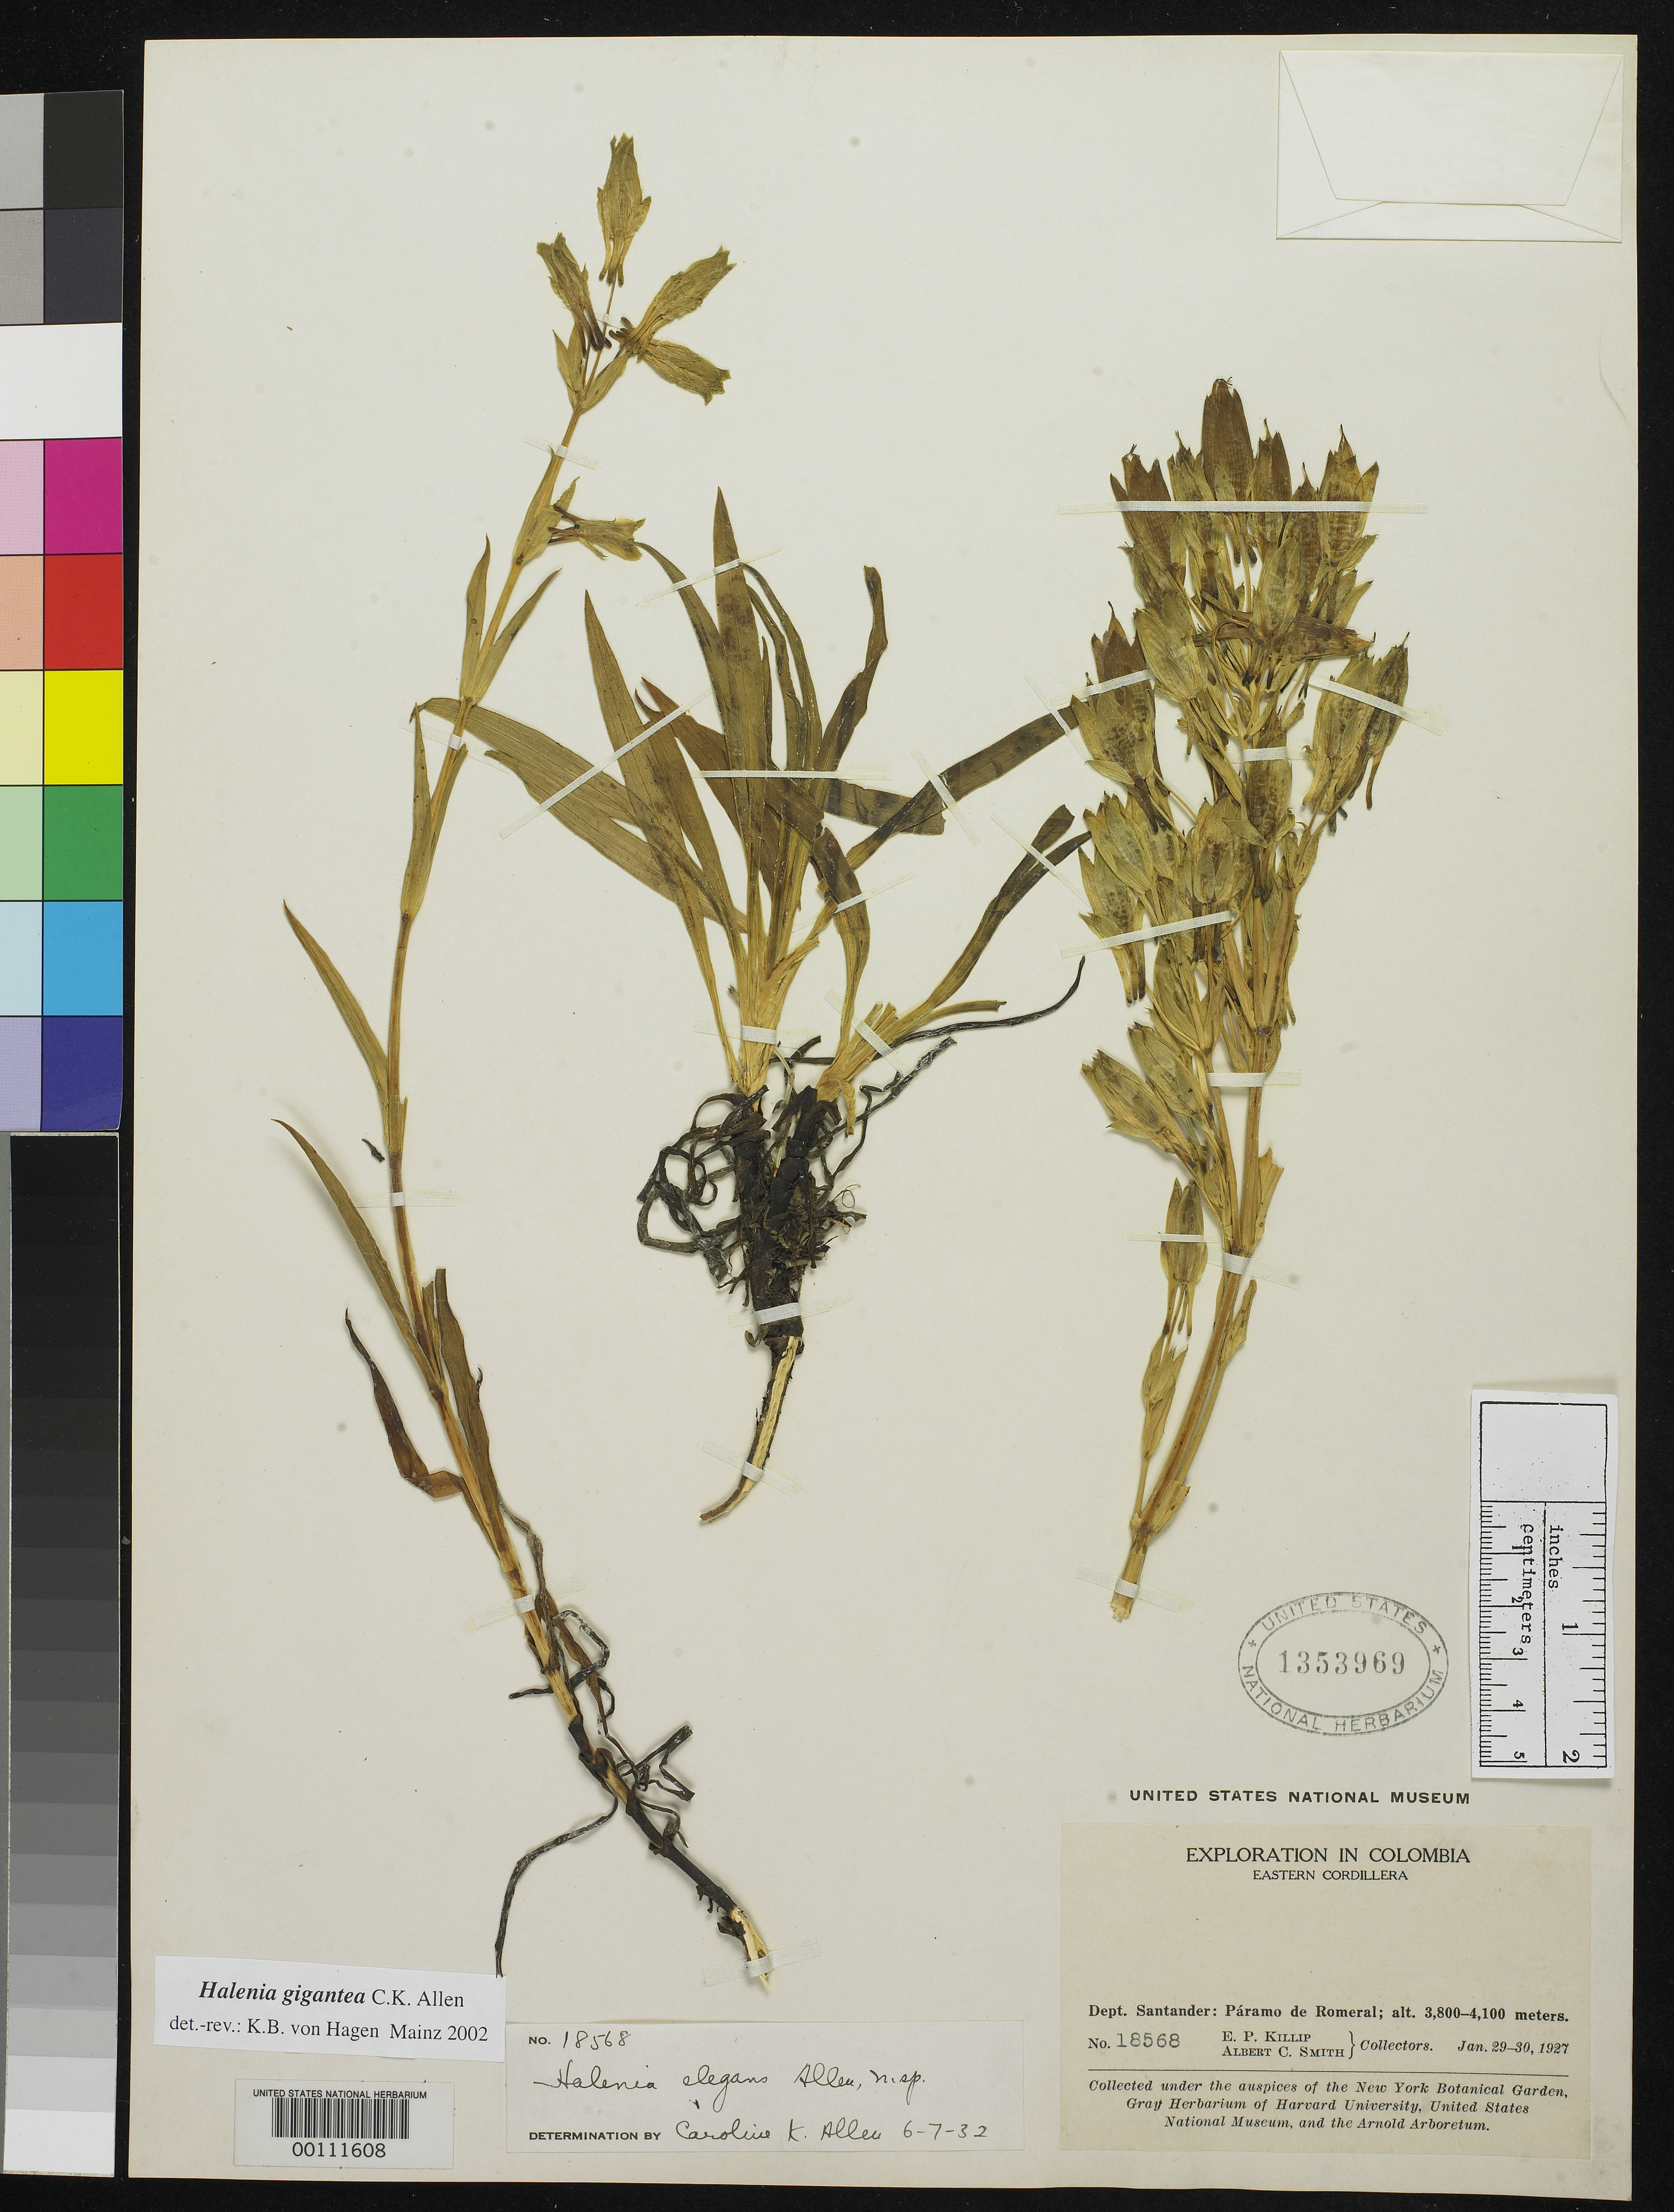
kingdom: Plantae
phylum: Tracheophyta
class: Magnoliopsida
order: Gentianales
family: Gentianaceae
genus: Halenia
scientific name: Halenia elegans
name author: C.K. Allen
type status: Isotype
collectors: E. P. Killip & A. C. Smith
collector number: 18568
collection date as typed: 29 Jan 1927 to 30 Jan 1927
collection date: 1927-01-29/1927-01-30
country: Colombia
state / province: Norte de Santander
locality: Paramo de Romeral.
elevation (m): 3800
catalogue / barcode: US 1353969